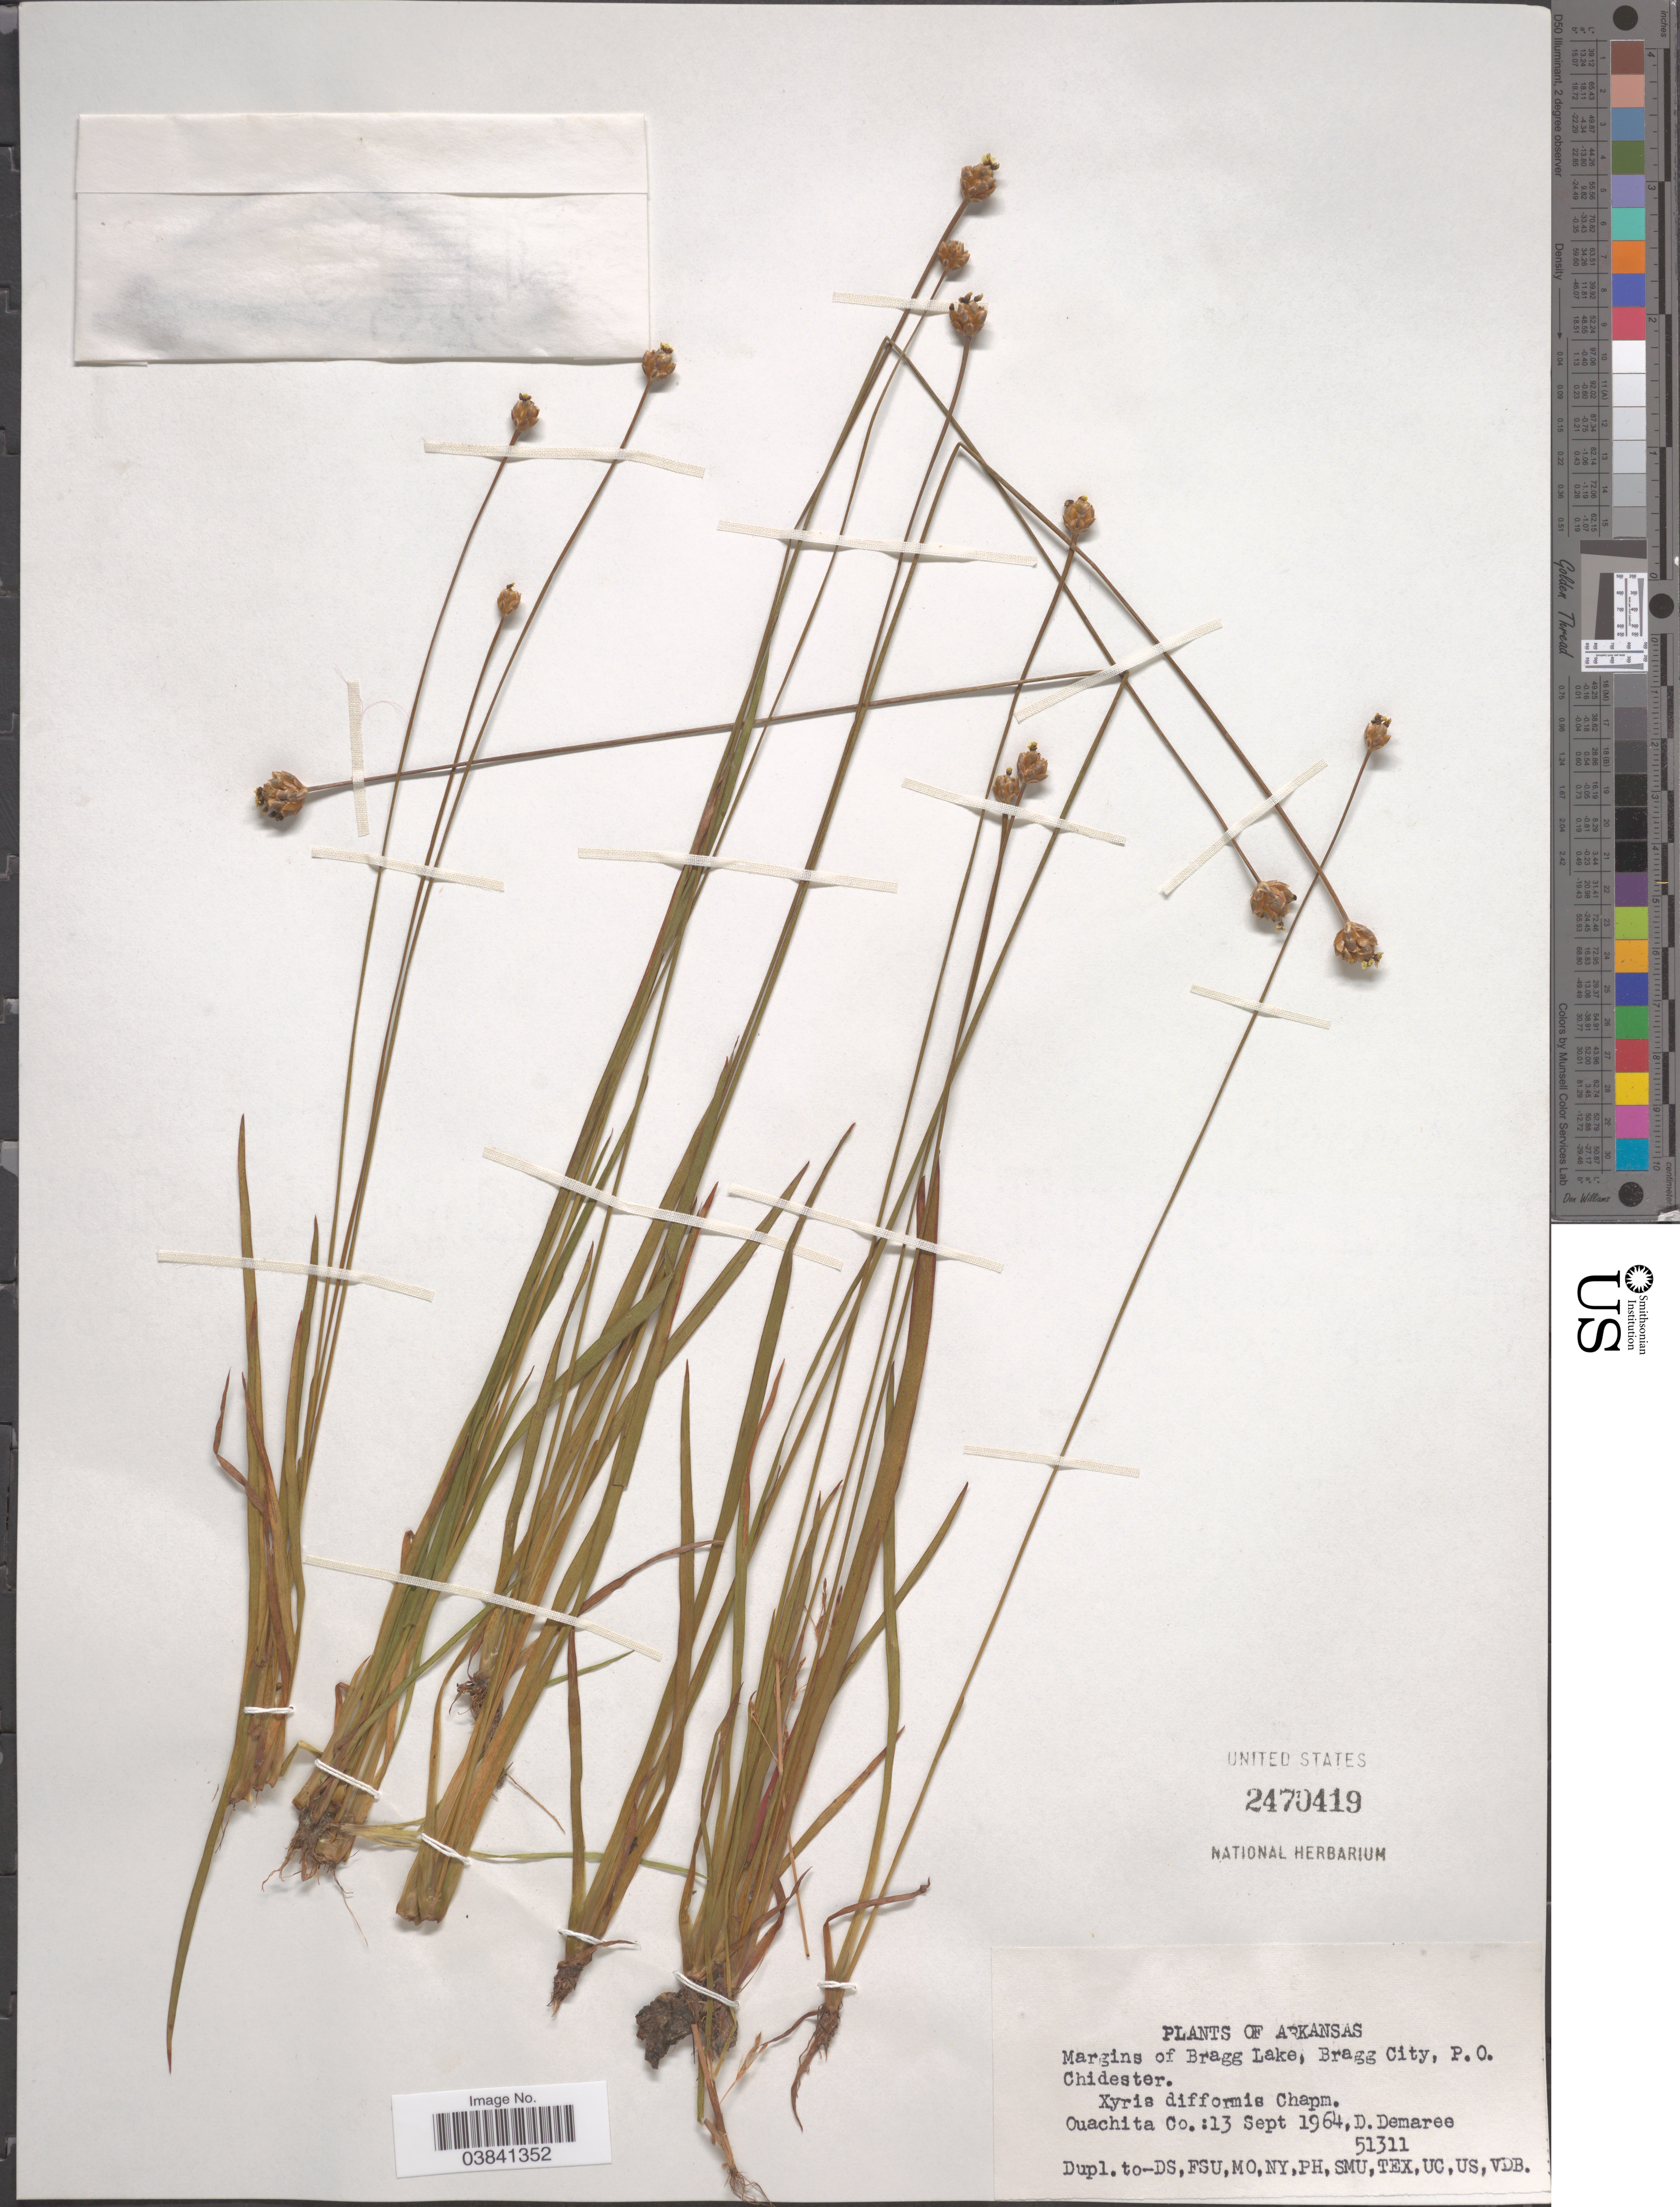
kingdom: Plantae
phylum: Tracheophyta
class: Liliopsida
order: Poales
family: Xyridaceae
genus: Xyris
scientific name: Xyris difformis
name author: Chapm.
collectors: D. Demaree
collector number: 51311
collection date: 1964-09-13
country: United States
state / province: Arkansas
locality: Margins of Bragg Lake; Bragg City, P. O. Chidester. Ouachita Co.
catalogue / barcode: US 2470419